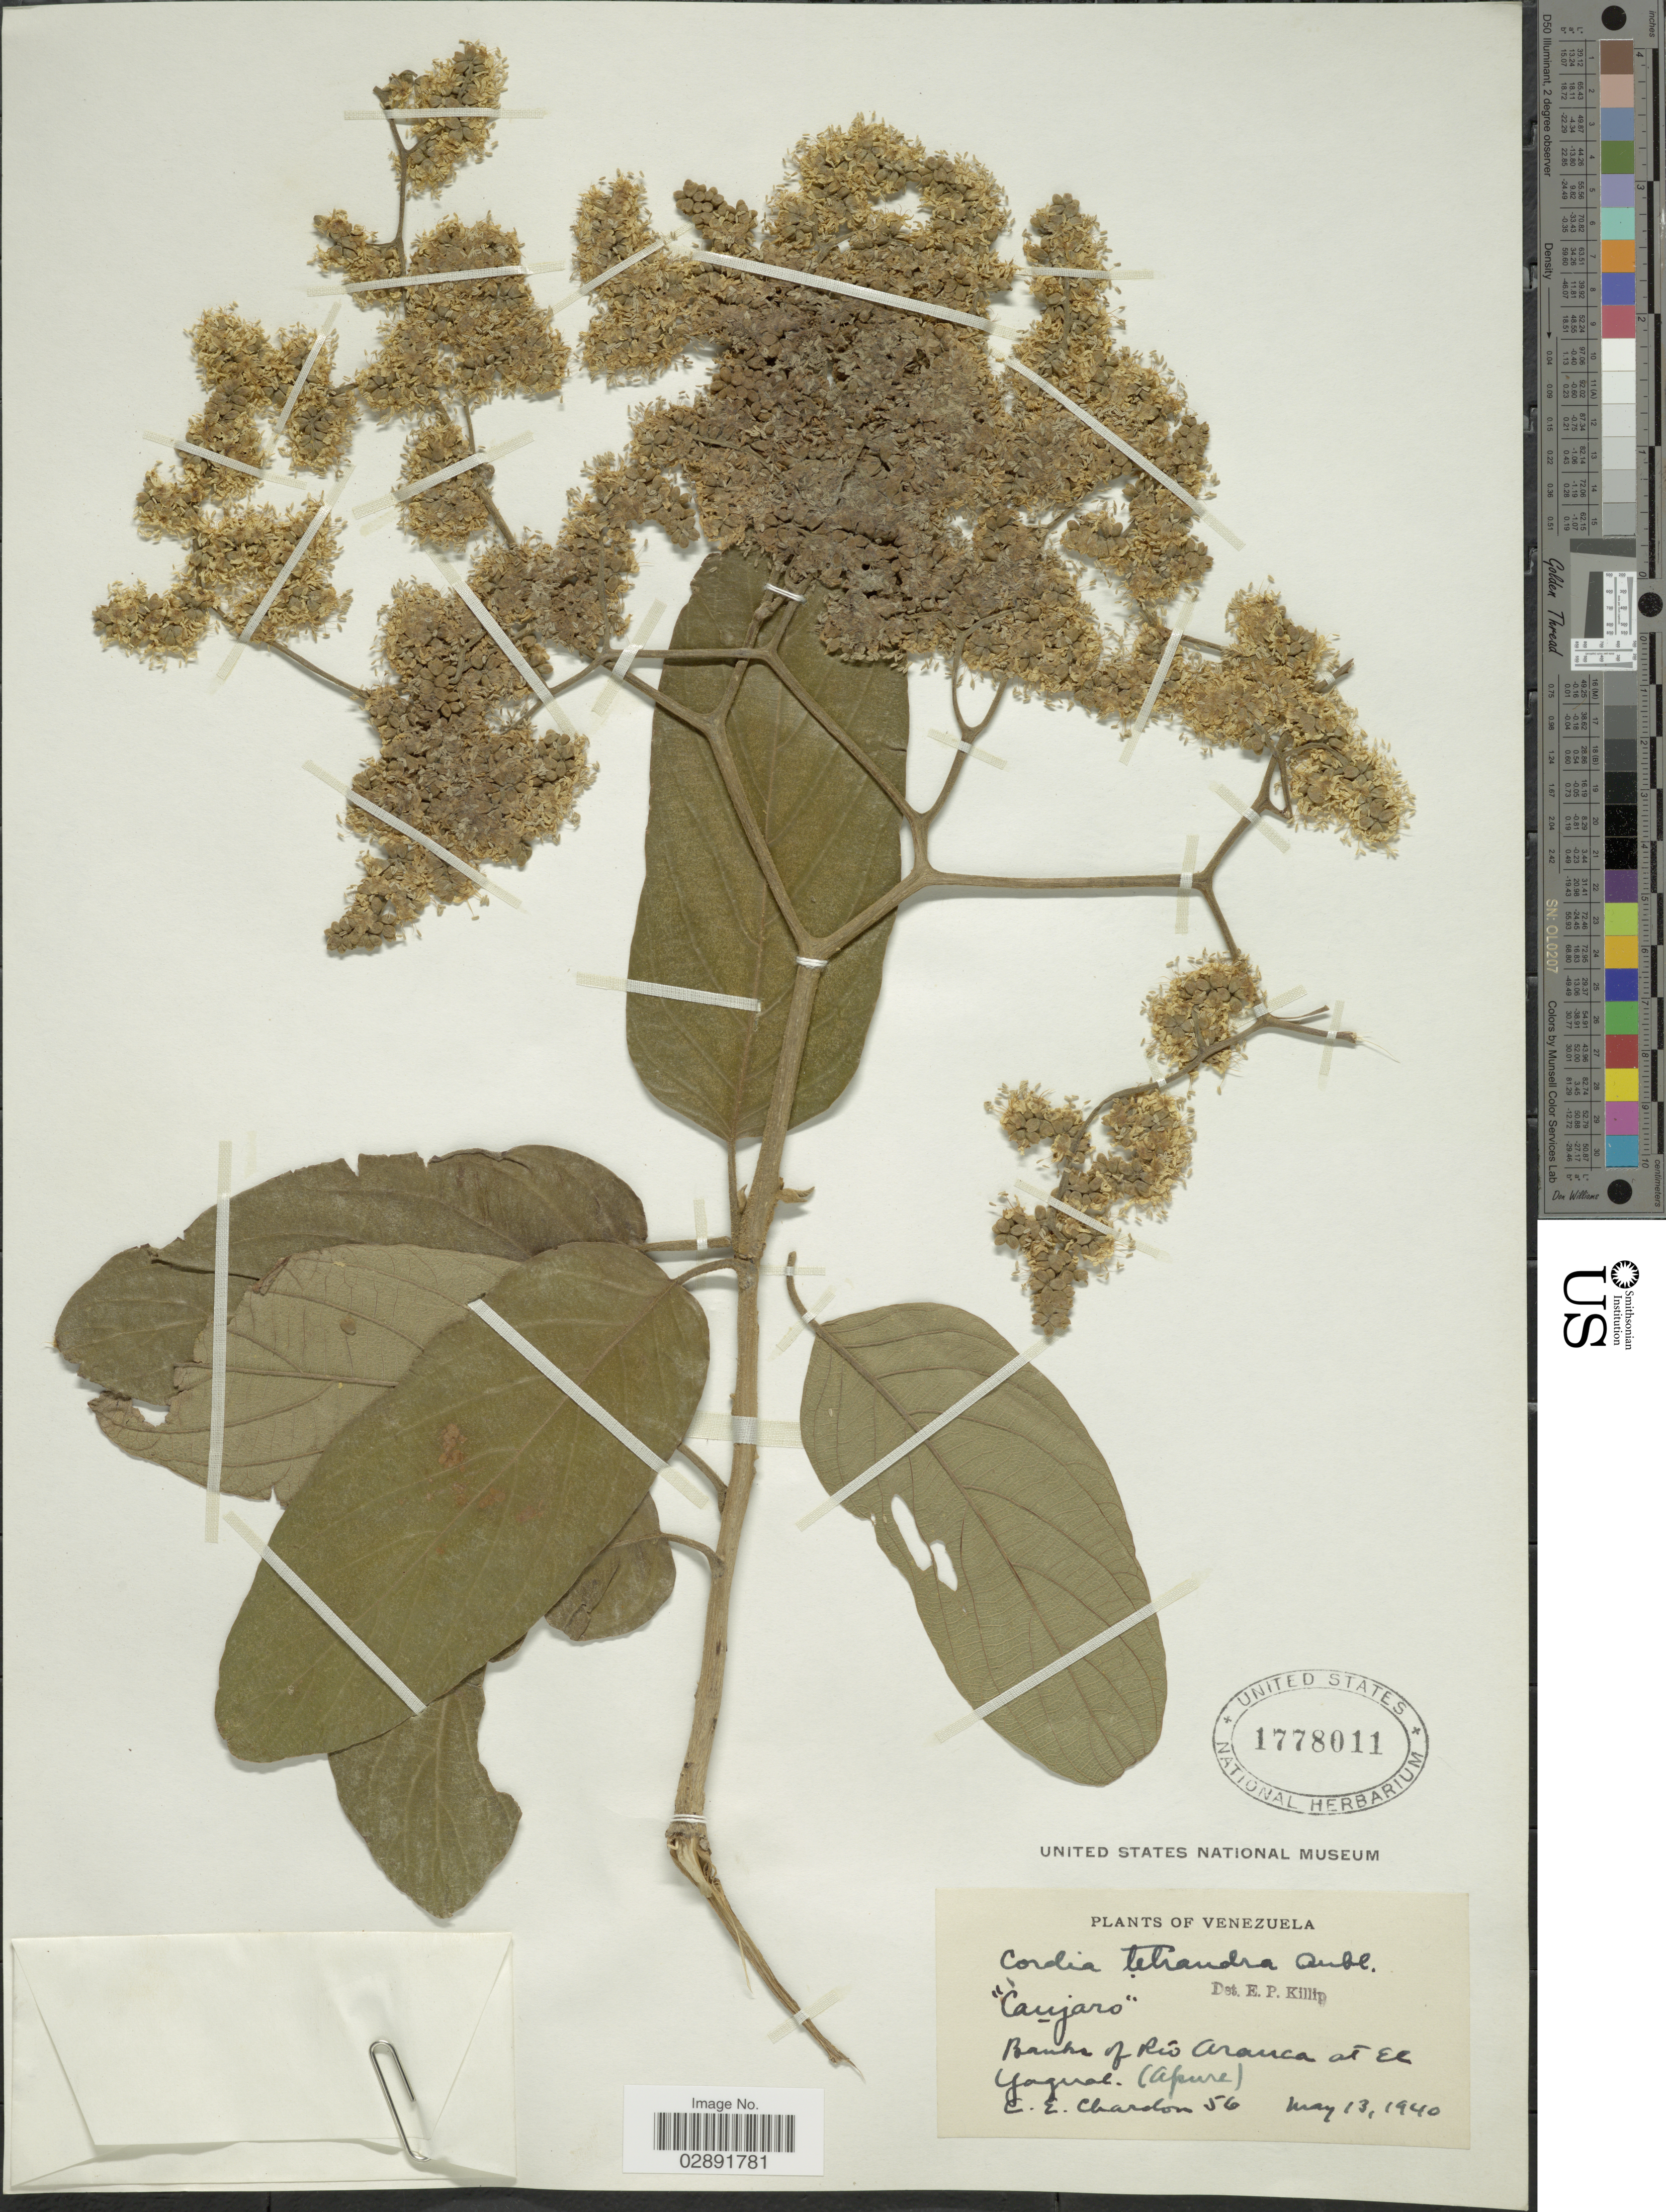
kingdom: Plantae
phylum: Tracheophyta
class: Magnoliopsida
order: Boraginales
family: Cordiaceae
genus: Cordia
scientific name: Cordia tetrandra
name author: Aubl.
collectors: C. E. Chardón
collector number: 56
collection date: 1940-05-13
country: Venezuela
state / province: Apure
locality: Banks of Rio Arauca at El Yagual.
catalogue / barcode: US 1778011